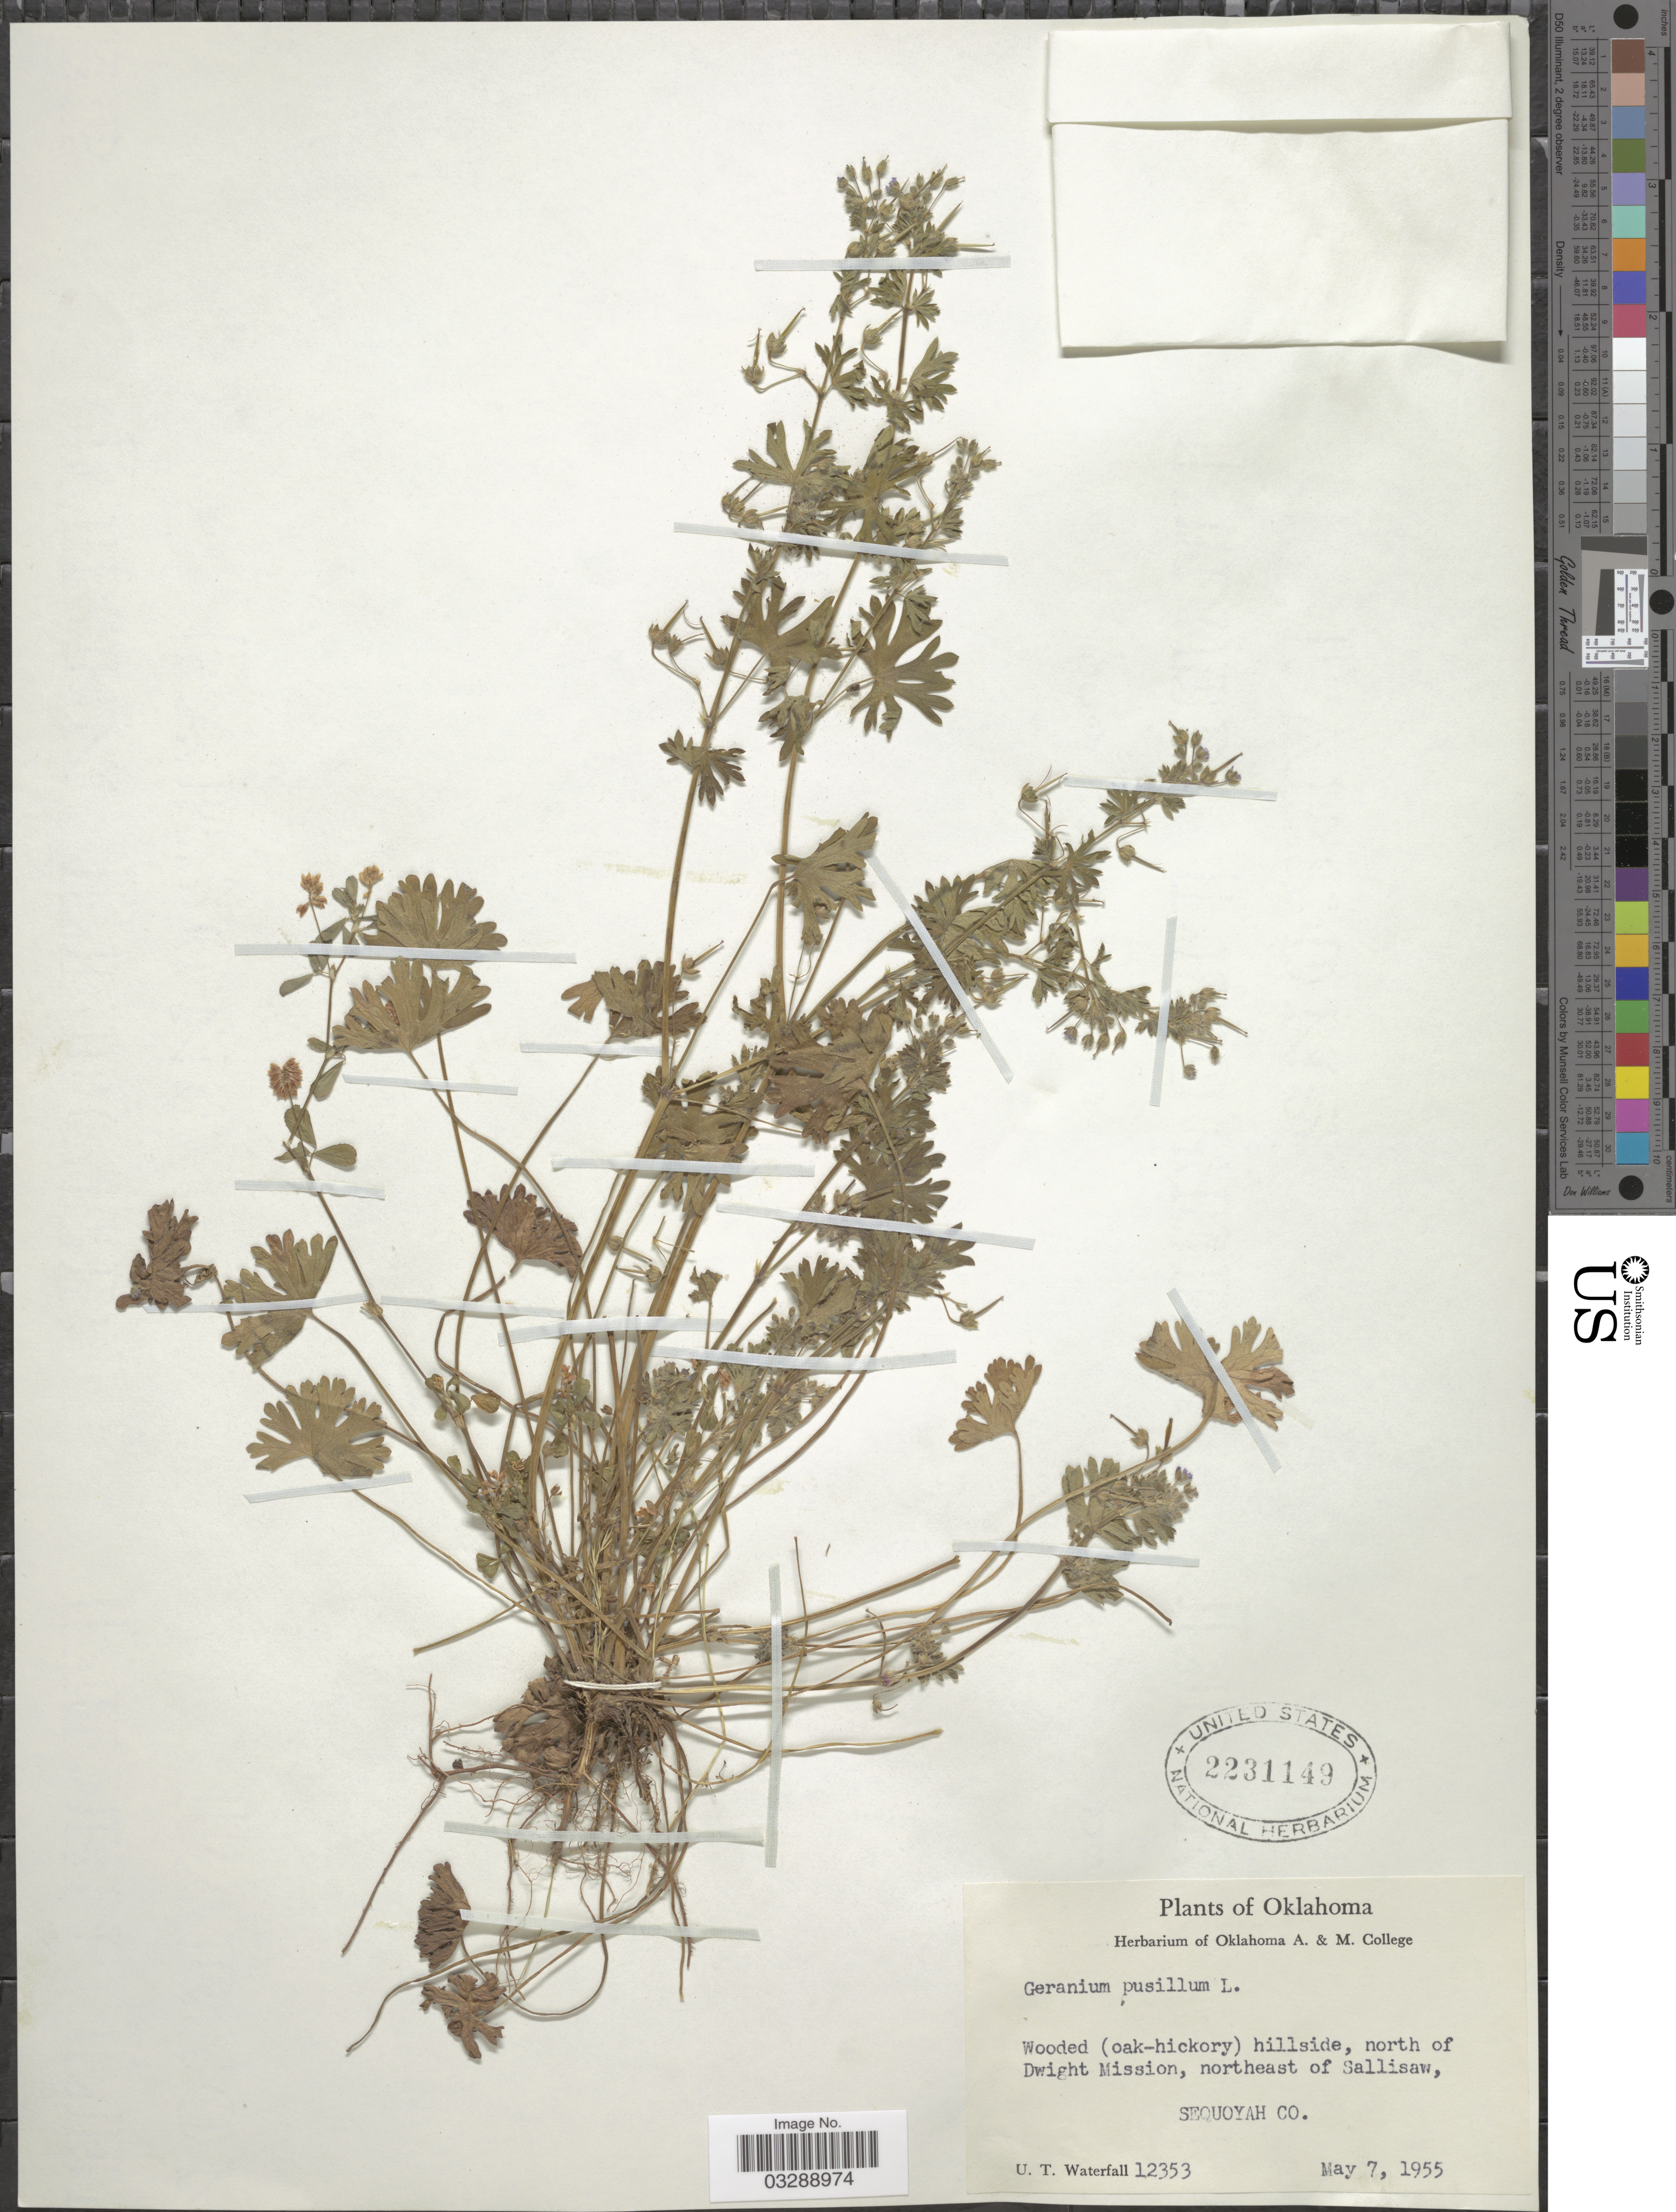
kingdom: Plantae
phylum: Tracheophyta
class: Magnoliopsida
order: Geraniales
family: Geraniaceae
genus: Geranium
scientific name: Geranium pusillum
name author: L.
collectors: U. T. Waterfall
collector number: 12353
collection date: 1955-05-07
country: United States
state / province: Oklahoma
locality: Wooded (oak-hickory) hillside, north of Dwight Mission, northeast of Sallisaw, Sequoyah Co.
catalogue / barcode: US 2231149